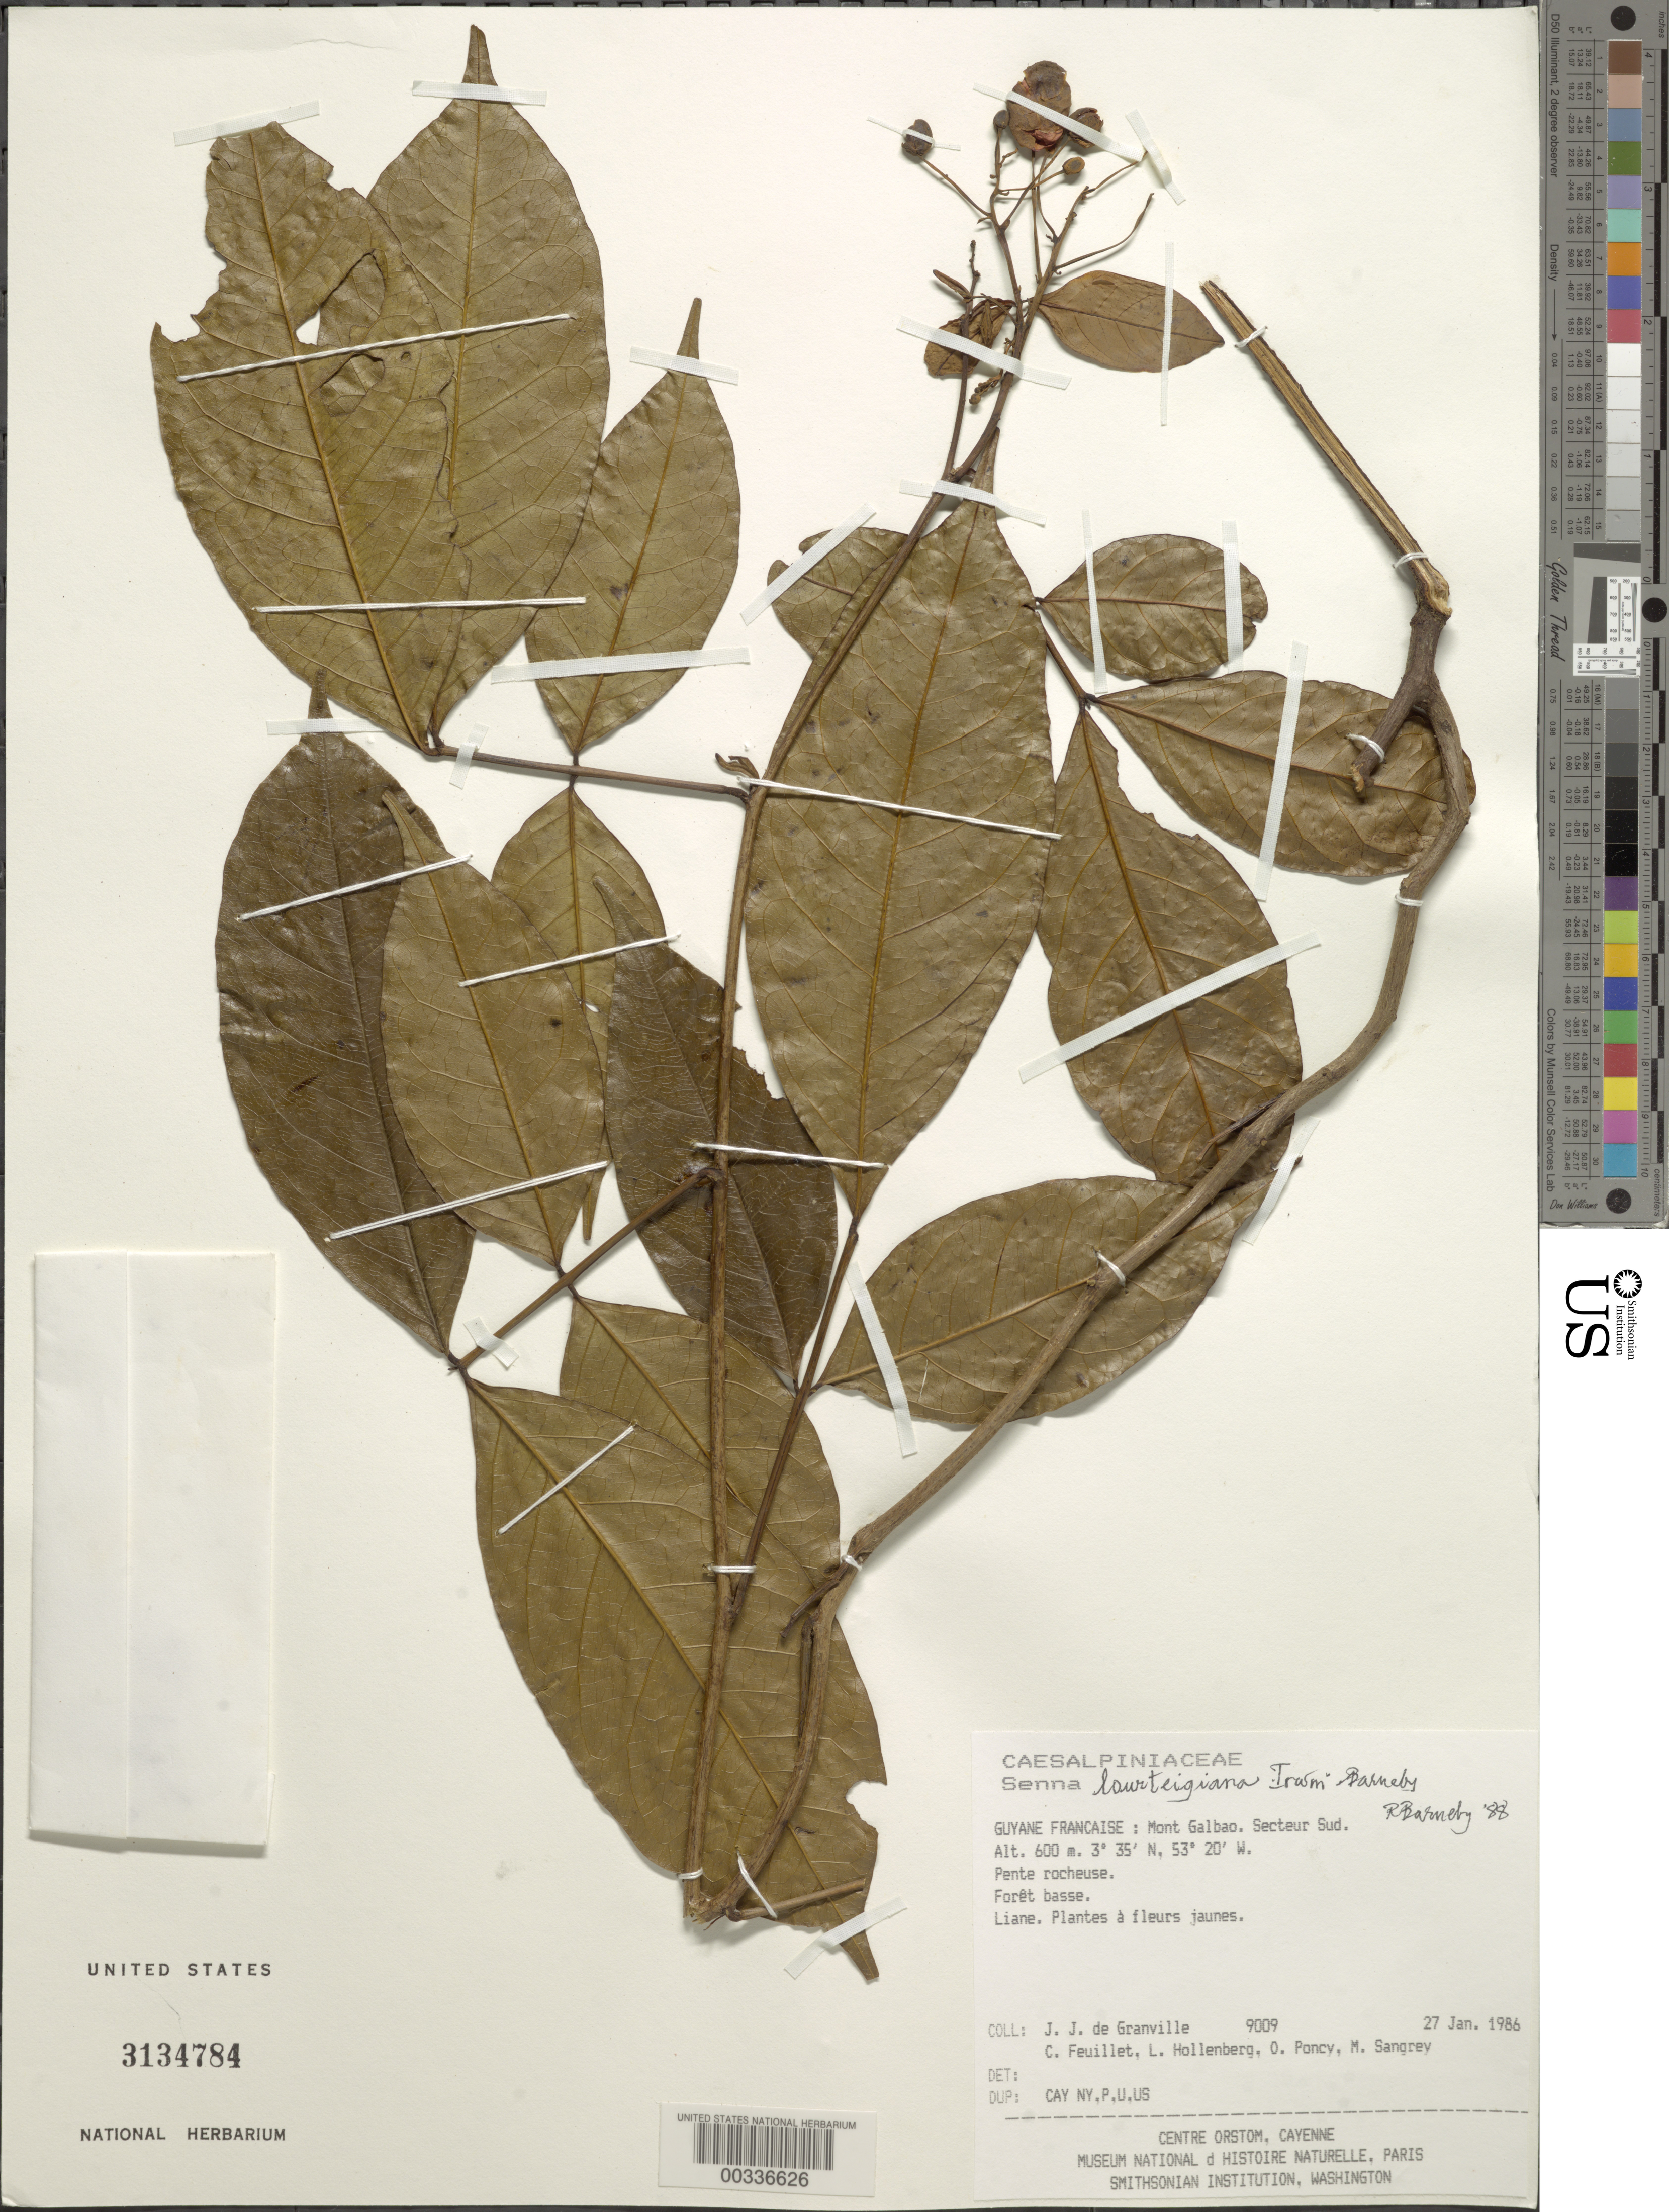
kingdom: Plantae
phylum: Tracheophyta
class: Magnoliopsida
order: Fabales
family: Fabaceae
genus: Senna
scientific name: Senna lourteigiana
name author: H.S. Irwin & Barneby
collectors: J.-J. de Granville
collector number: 9009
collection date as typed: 27 Jan 1986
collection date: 1986-01-27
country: French Guiana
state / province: Cayenne / Saint-Laurent-du-Maroni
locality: Mont galbao; s sector. [in former inini arrondissement.]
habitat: Rocky slope; forest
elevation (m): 600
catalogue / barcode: US 3134784